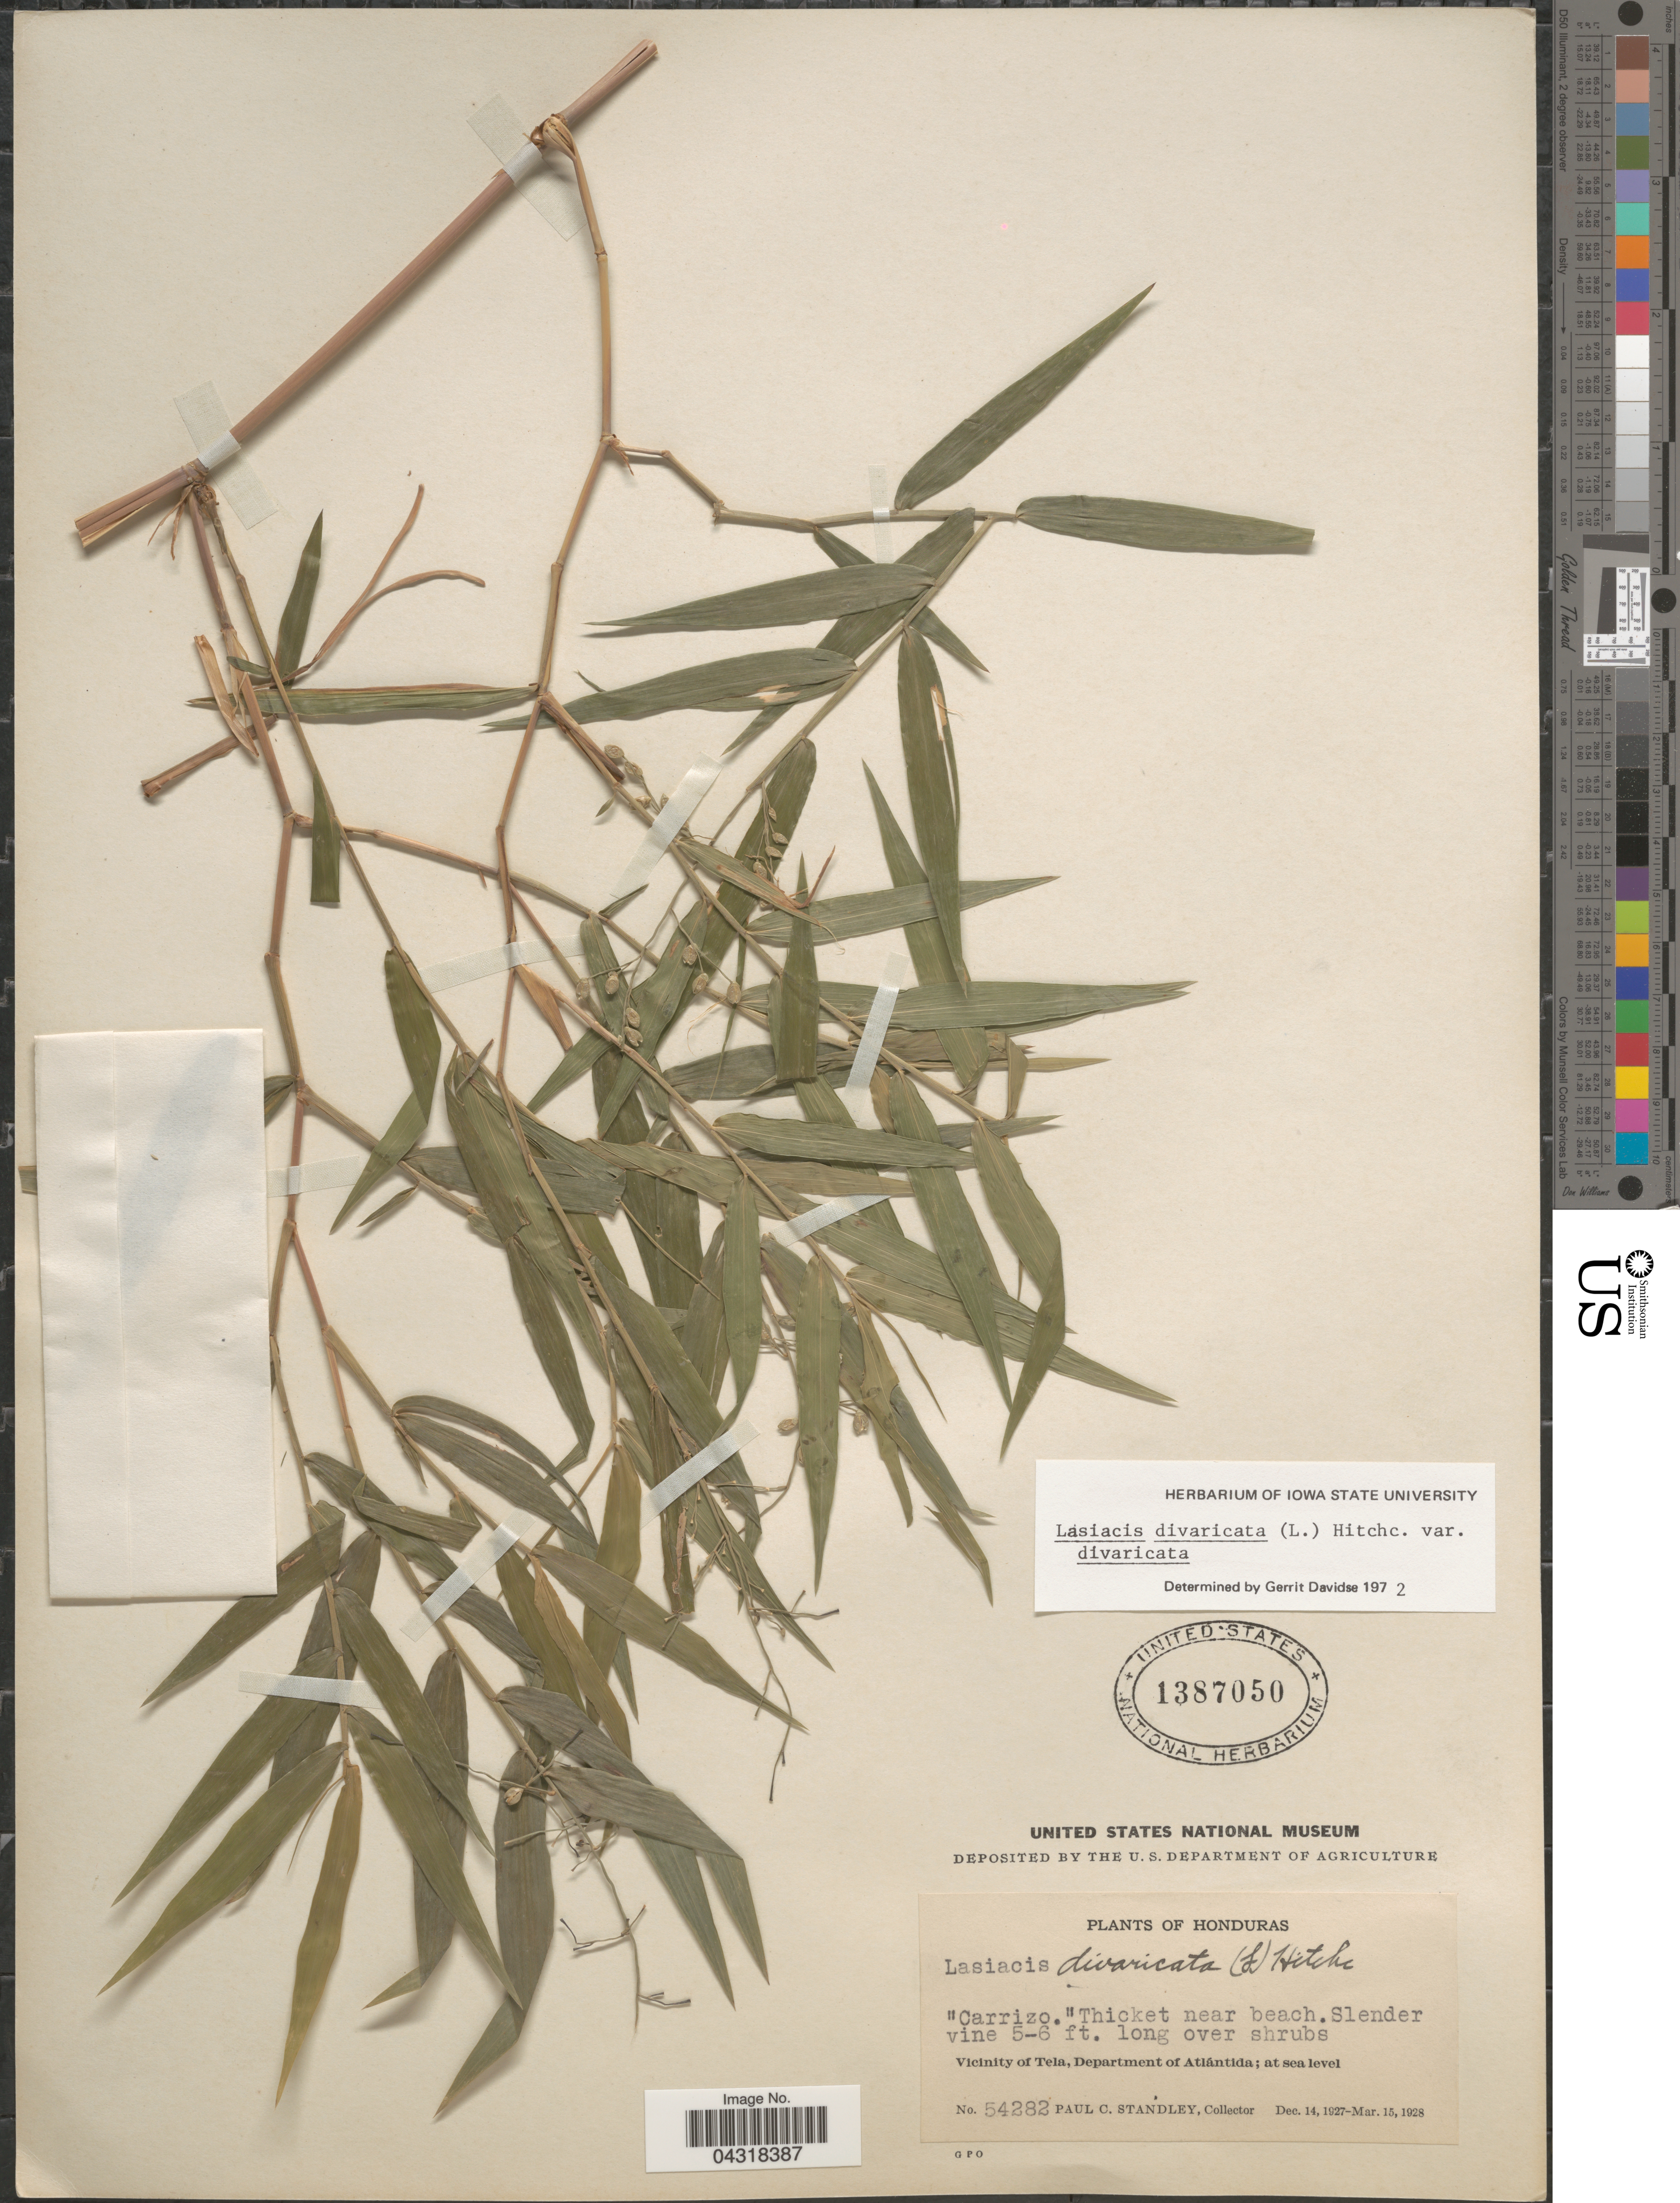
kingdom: Plantae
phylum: Tracheophyta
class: Liliopsida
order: Poales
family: Poaceae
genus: Lasiacis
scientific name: Lasiacis divaricata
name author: (L.) Hitchc.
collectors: P. C. Standley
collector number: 54282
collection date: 1927-12-14/1928-03-15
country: Honduras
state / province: Atlantida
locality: Thicket near beach. Vicinity of Tela, Department of Atlántida.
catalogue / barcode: US 1387050